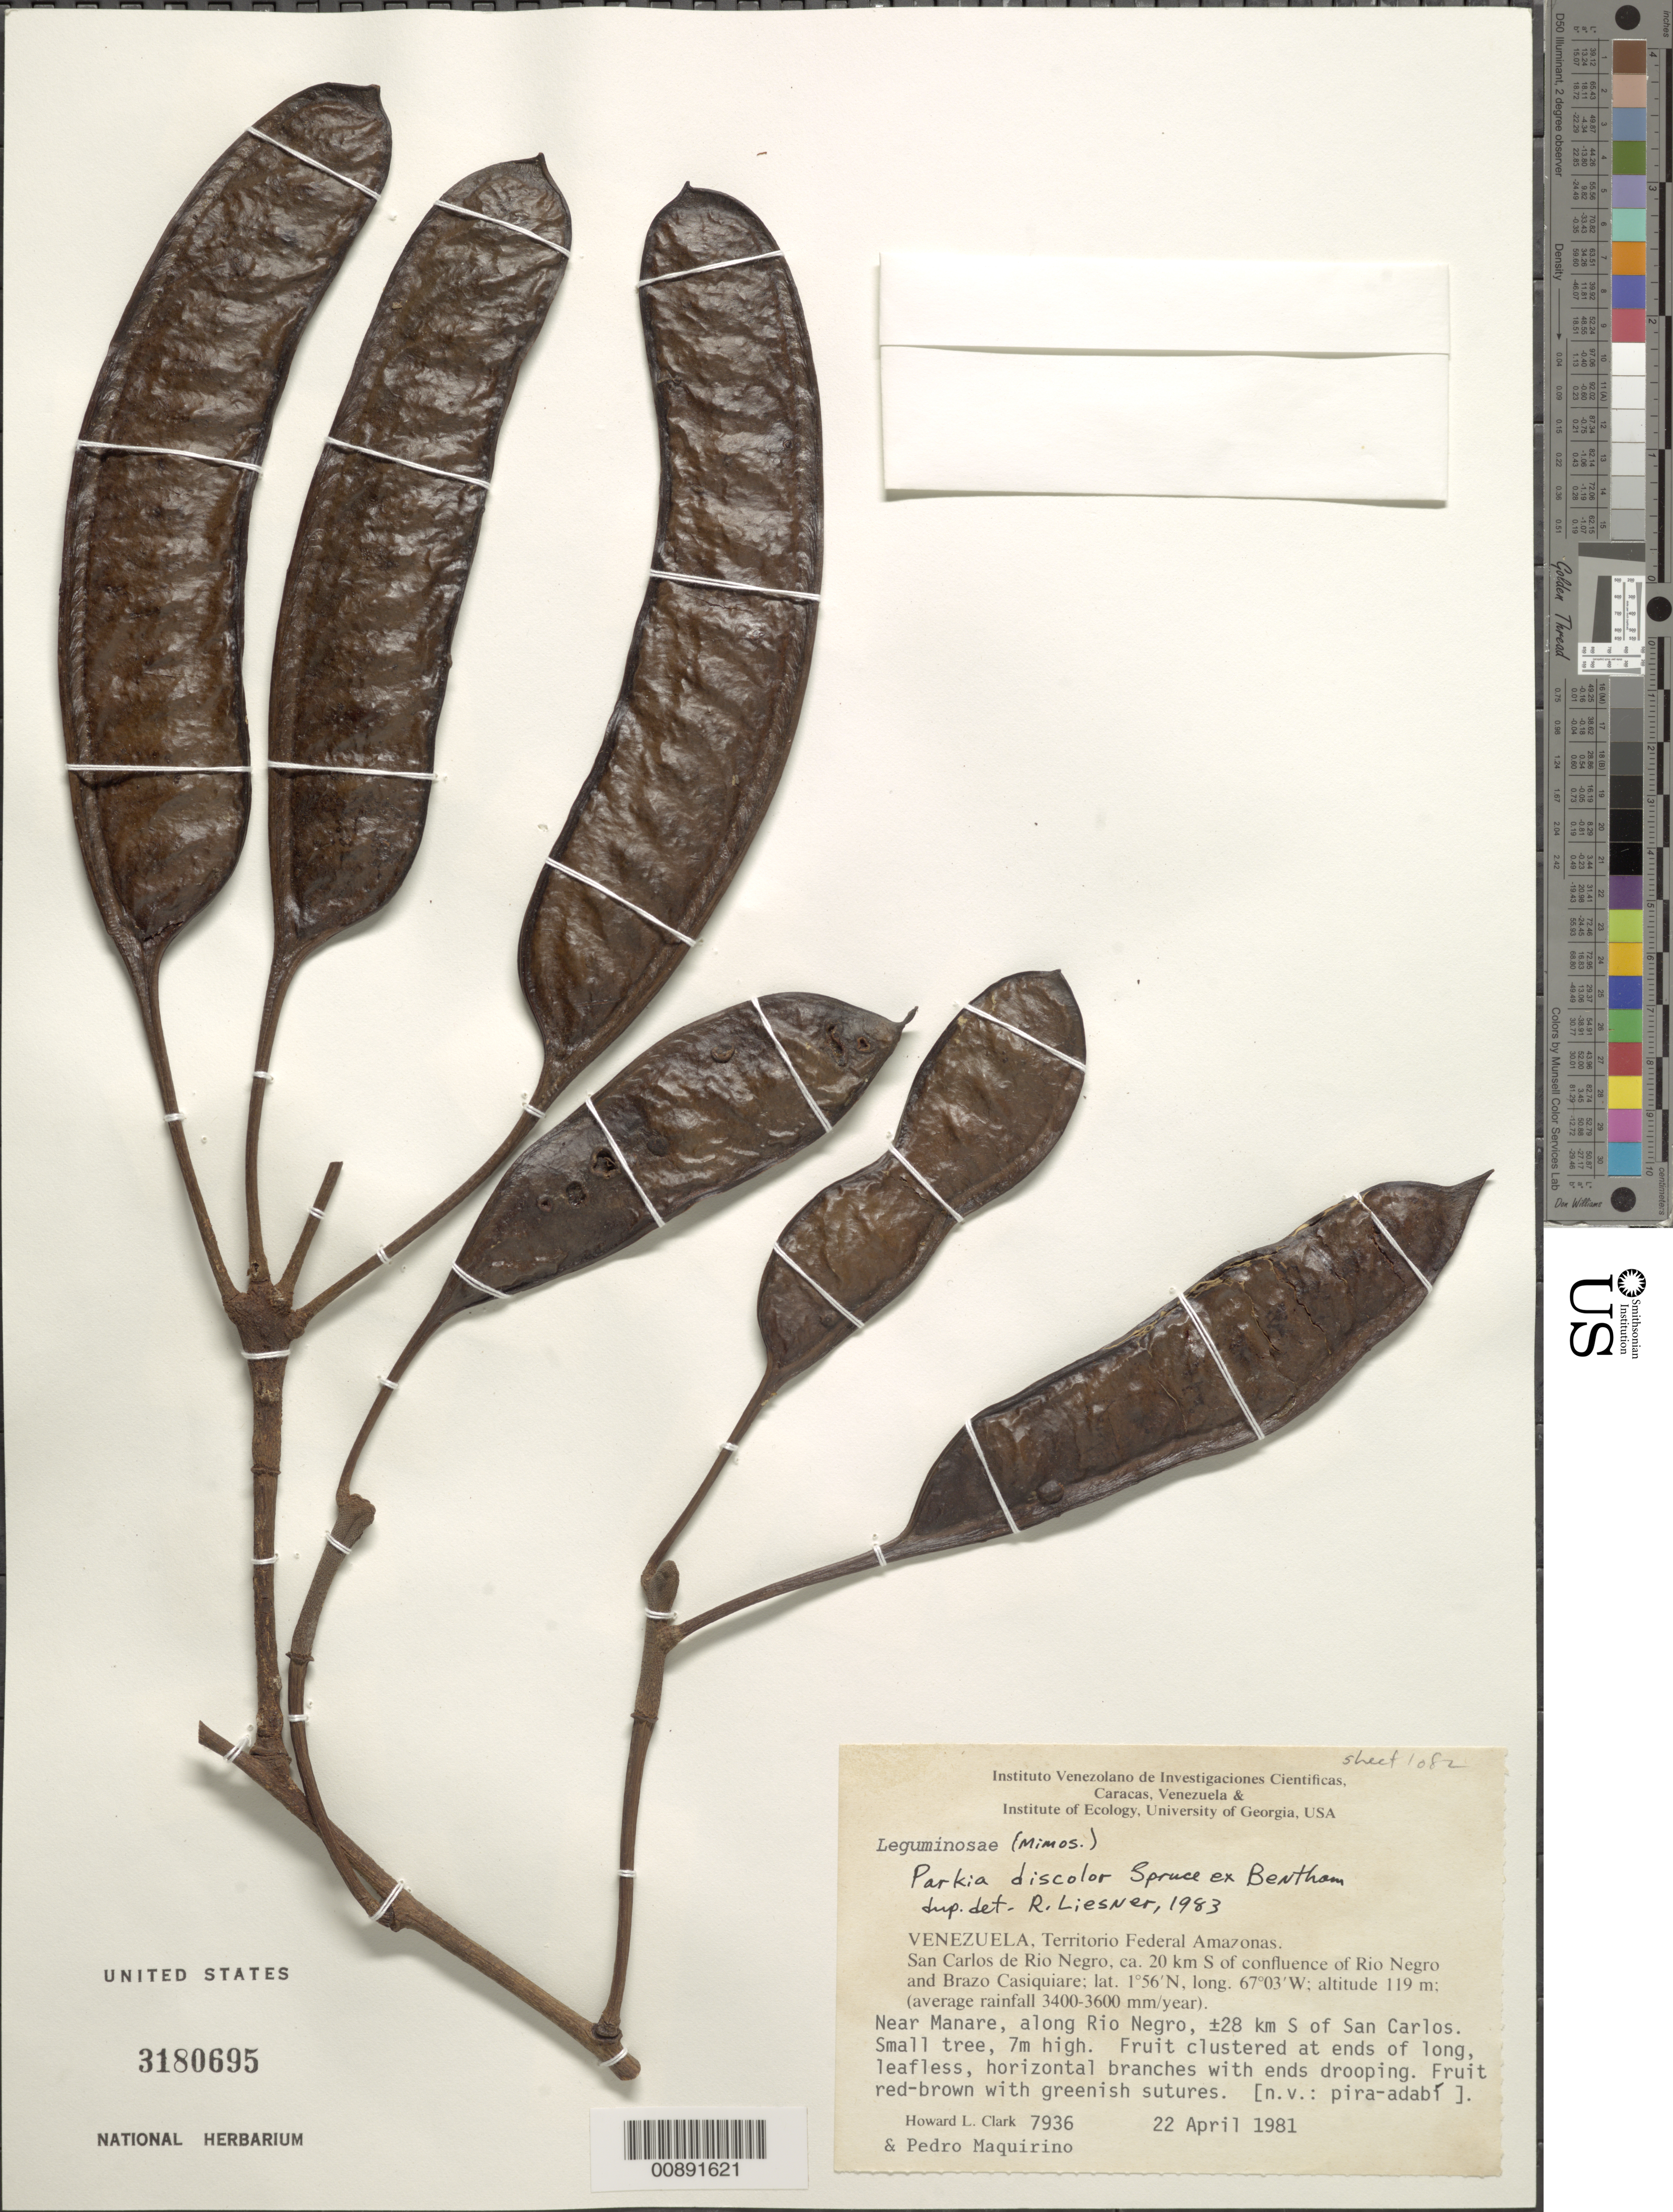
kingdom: Plantae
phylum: Tracheophyta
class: Magnoliopsida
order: Fabales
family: Fabaceae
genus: Parkia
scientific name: Parkia discolor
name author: Spruce ex Benth.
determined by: Liesner, R. L.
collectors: H. L. Clark & P. Maquirino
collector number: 7936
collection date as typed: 22-Apr-81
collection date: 1981-04-22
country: Venezuela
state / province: Amazonas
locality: San Carlos de Río Negro, ca. 20 km S of conflunce of Río Negro and Brazo Casiquiare; near Manare, along Rio Negro, ± 28 km S of San Carlos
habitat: Average rainfall 3400-3600 mm/year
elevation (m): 119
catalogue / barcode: US 3180695